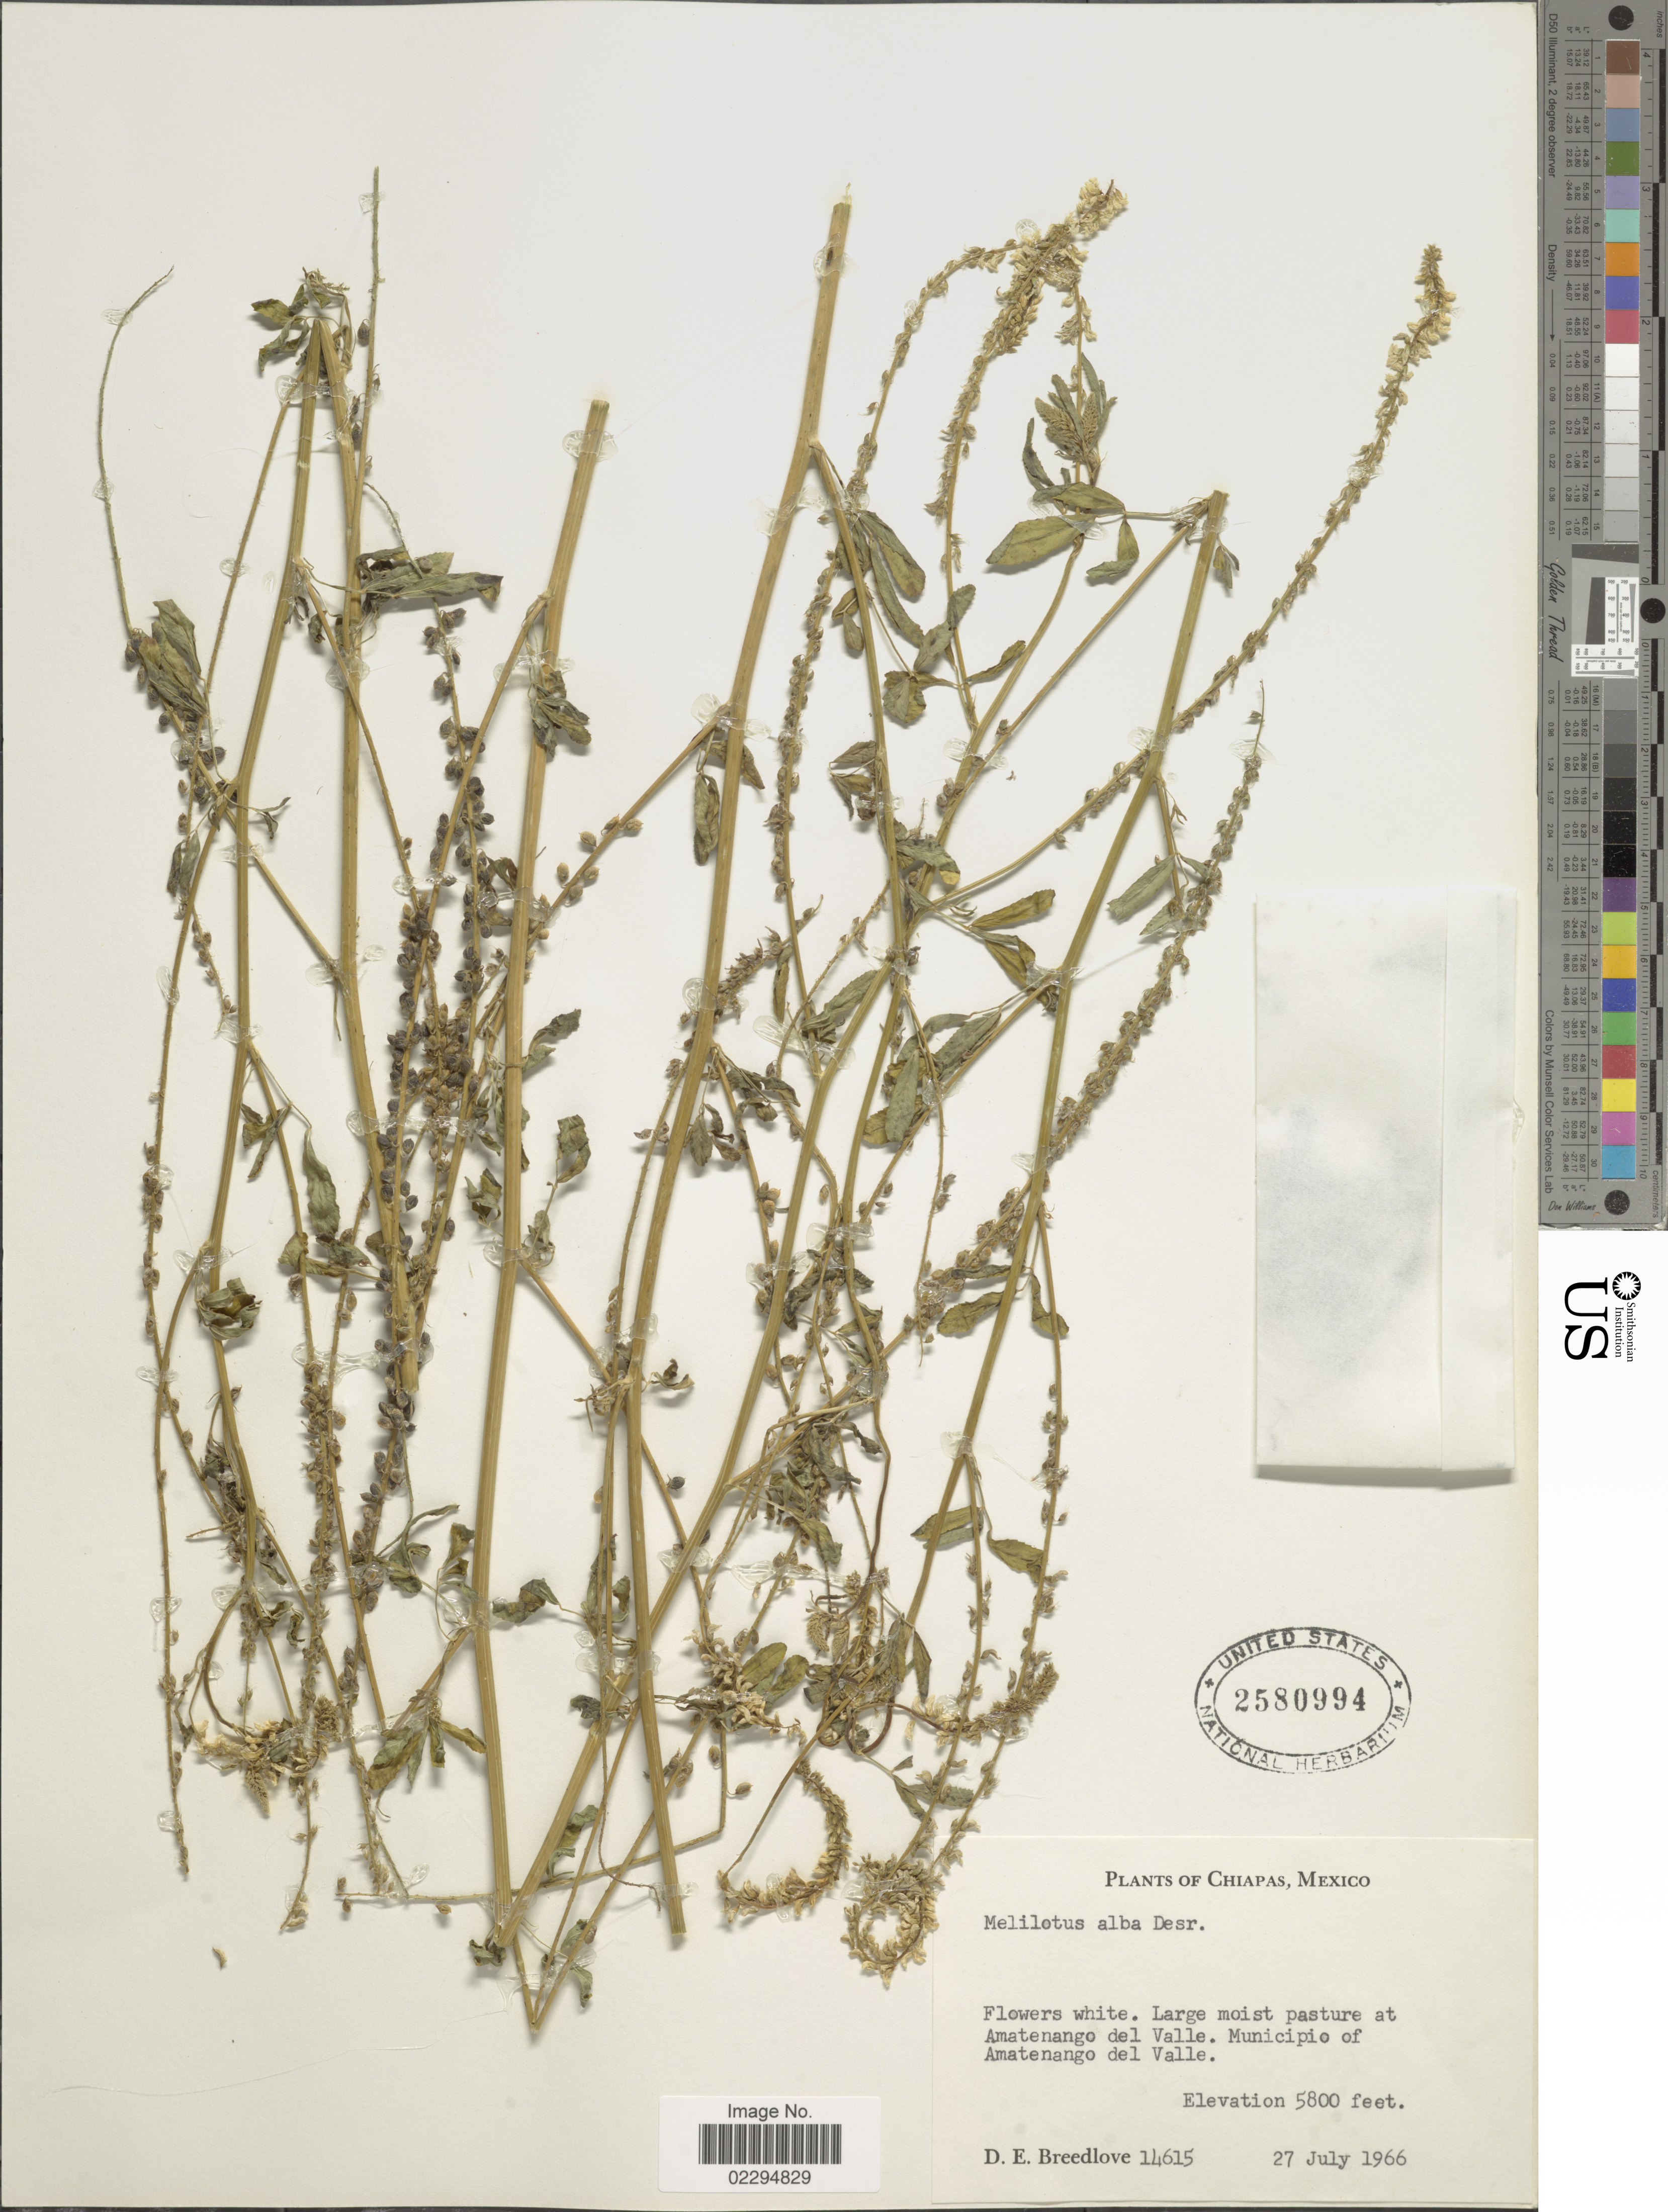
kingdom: Plantae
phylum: Tracheophyta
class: Magnoliopsida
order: Fabales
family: Fabaceae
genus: Melilotus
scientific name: Melilotus albus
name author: Medik.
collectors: D. E. Breedlove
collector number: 14615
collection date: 1966-07-27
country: Mexico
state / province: Chiapas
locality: Large moist pasture at Amatenango del Valle. Municipio of Amatenango del Valle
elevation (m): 1768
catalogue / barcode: US 2580994